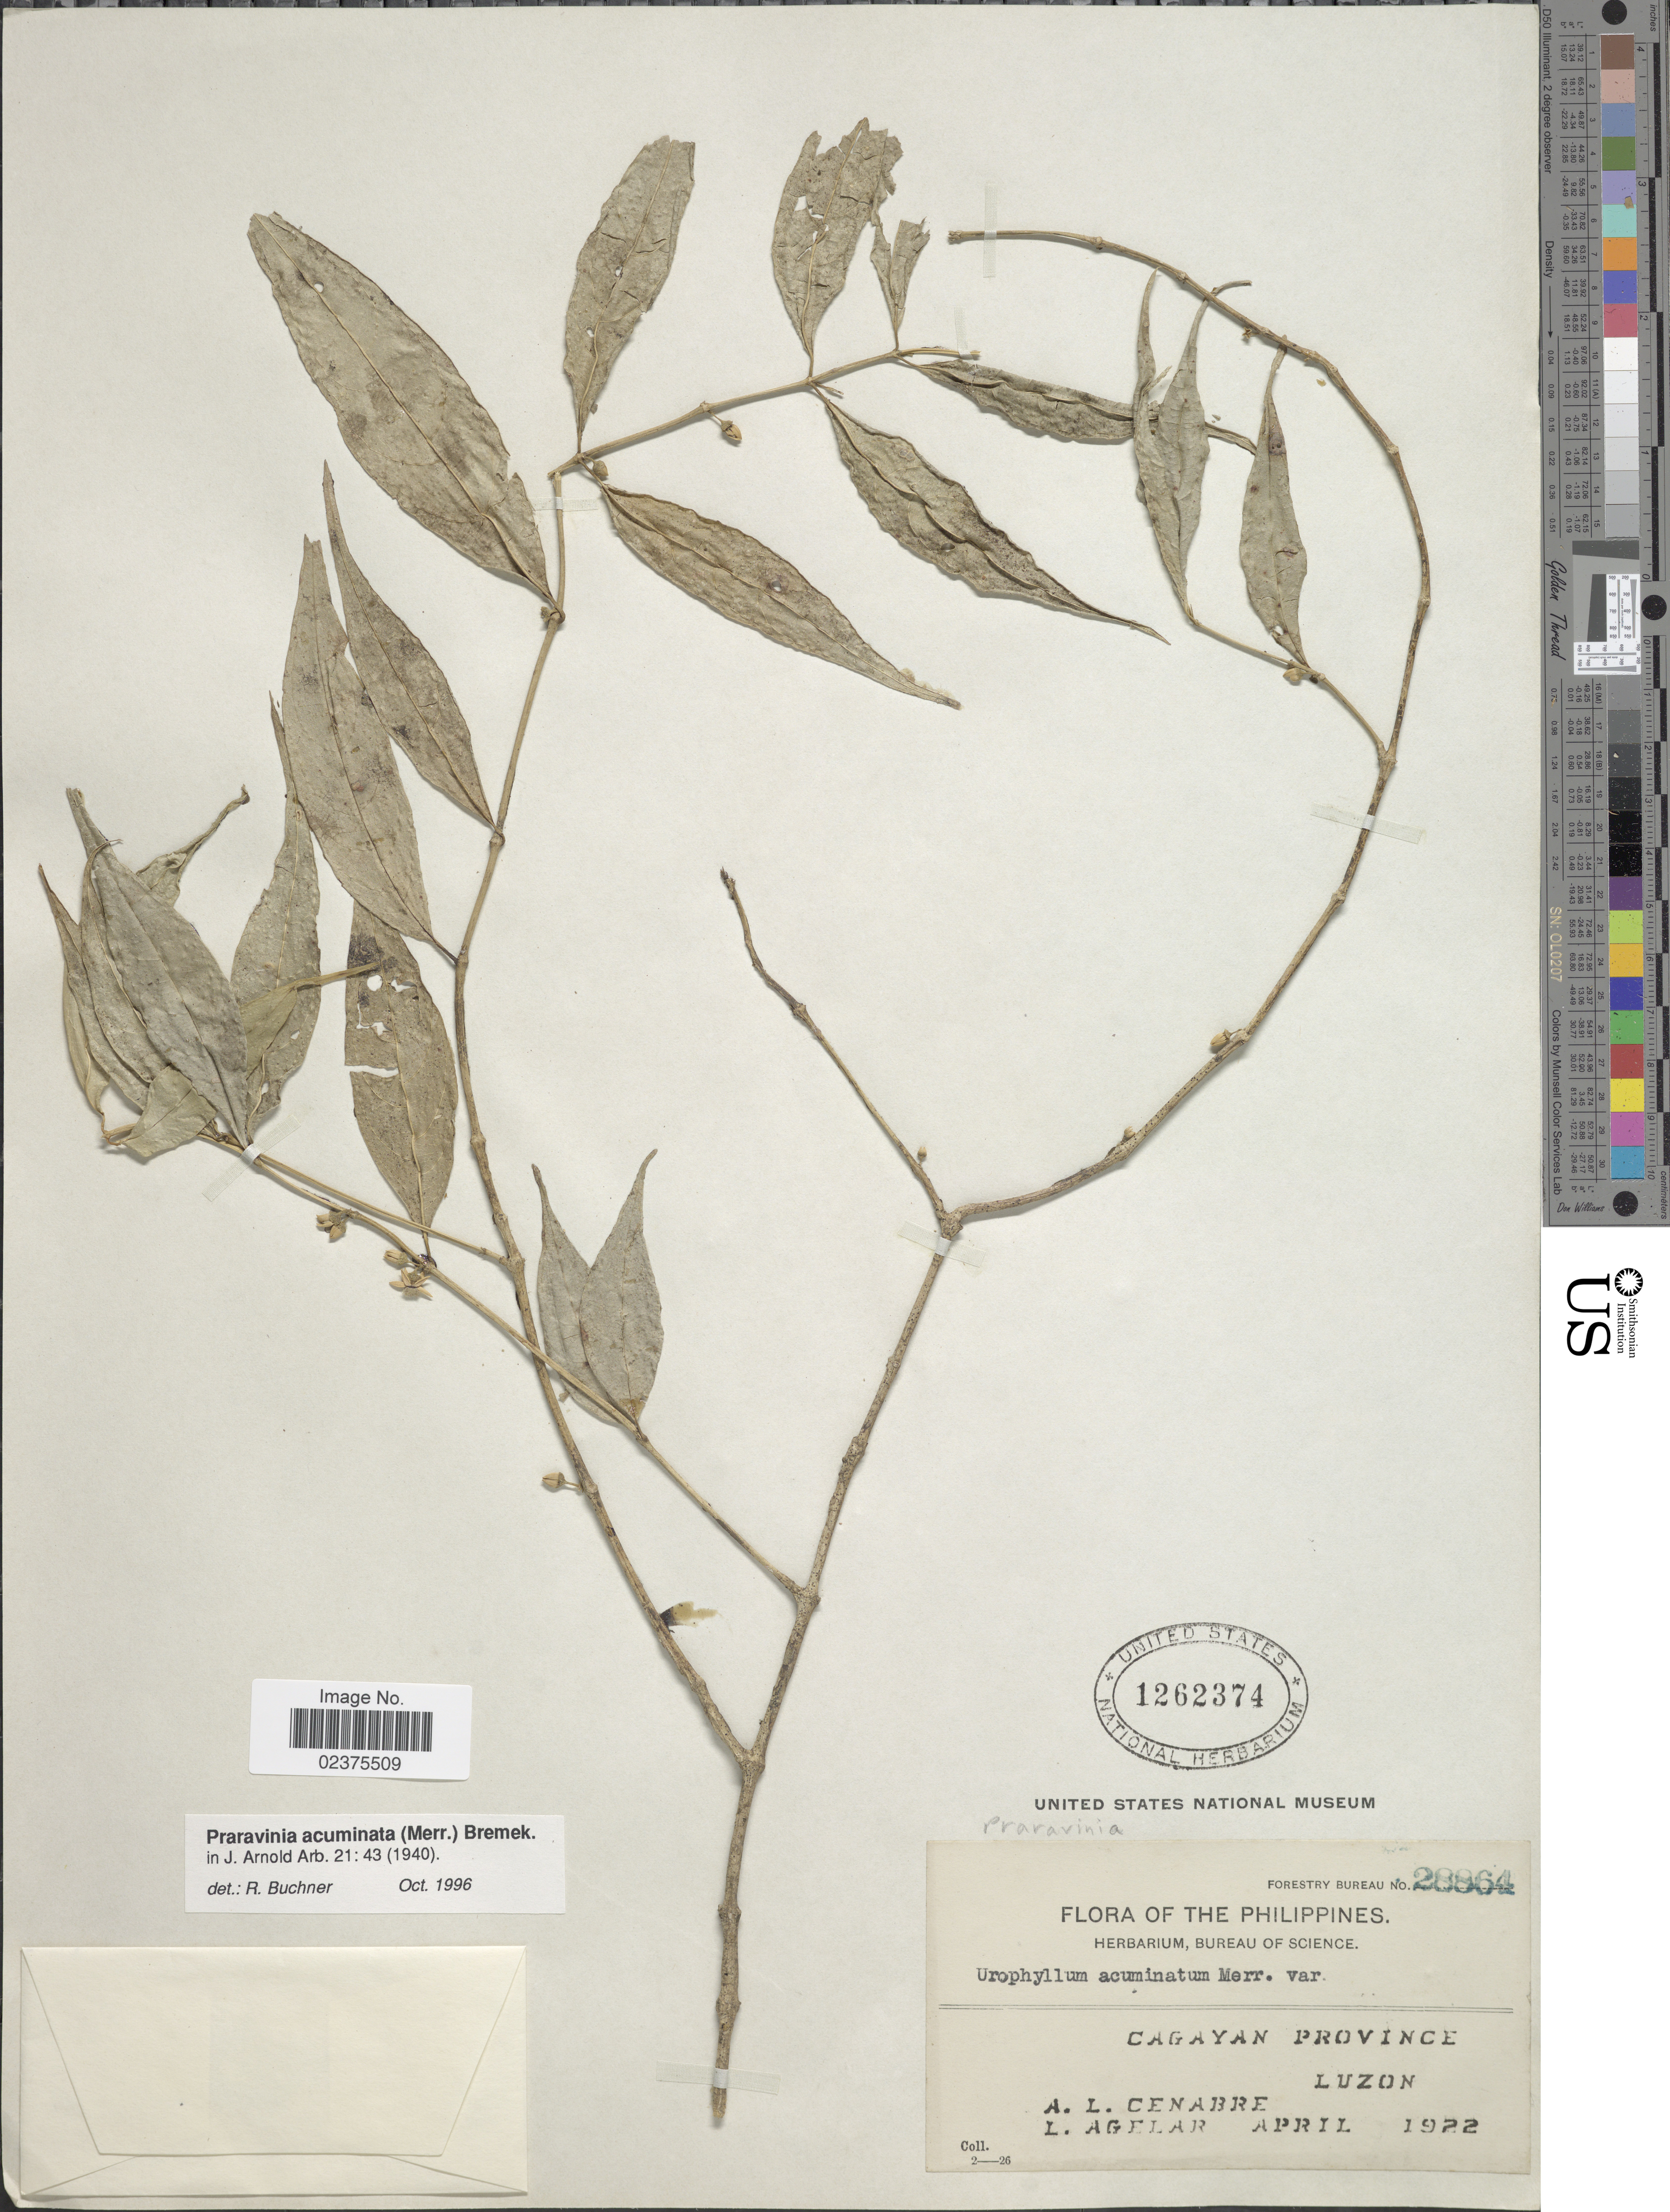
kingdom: Plantae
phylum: Tracheophyta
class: Magnoliopsida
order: Gentianales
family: Rubiaceae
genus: Praravinia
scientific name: Praravinia acuminata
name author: (Merr.) Bremek.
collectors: A. Cenabre & L. Agelar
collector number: Forestry Bureau 28864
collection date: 1922-04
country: Philippines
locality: Cagayan Province, Luzon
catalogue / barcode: US 1262374